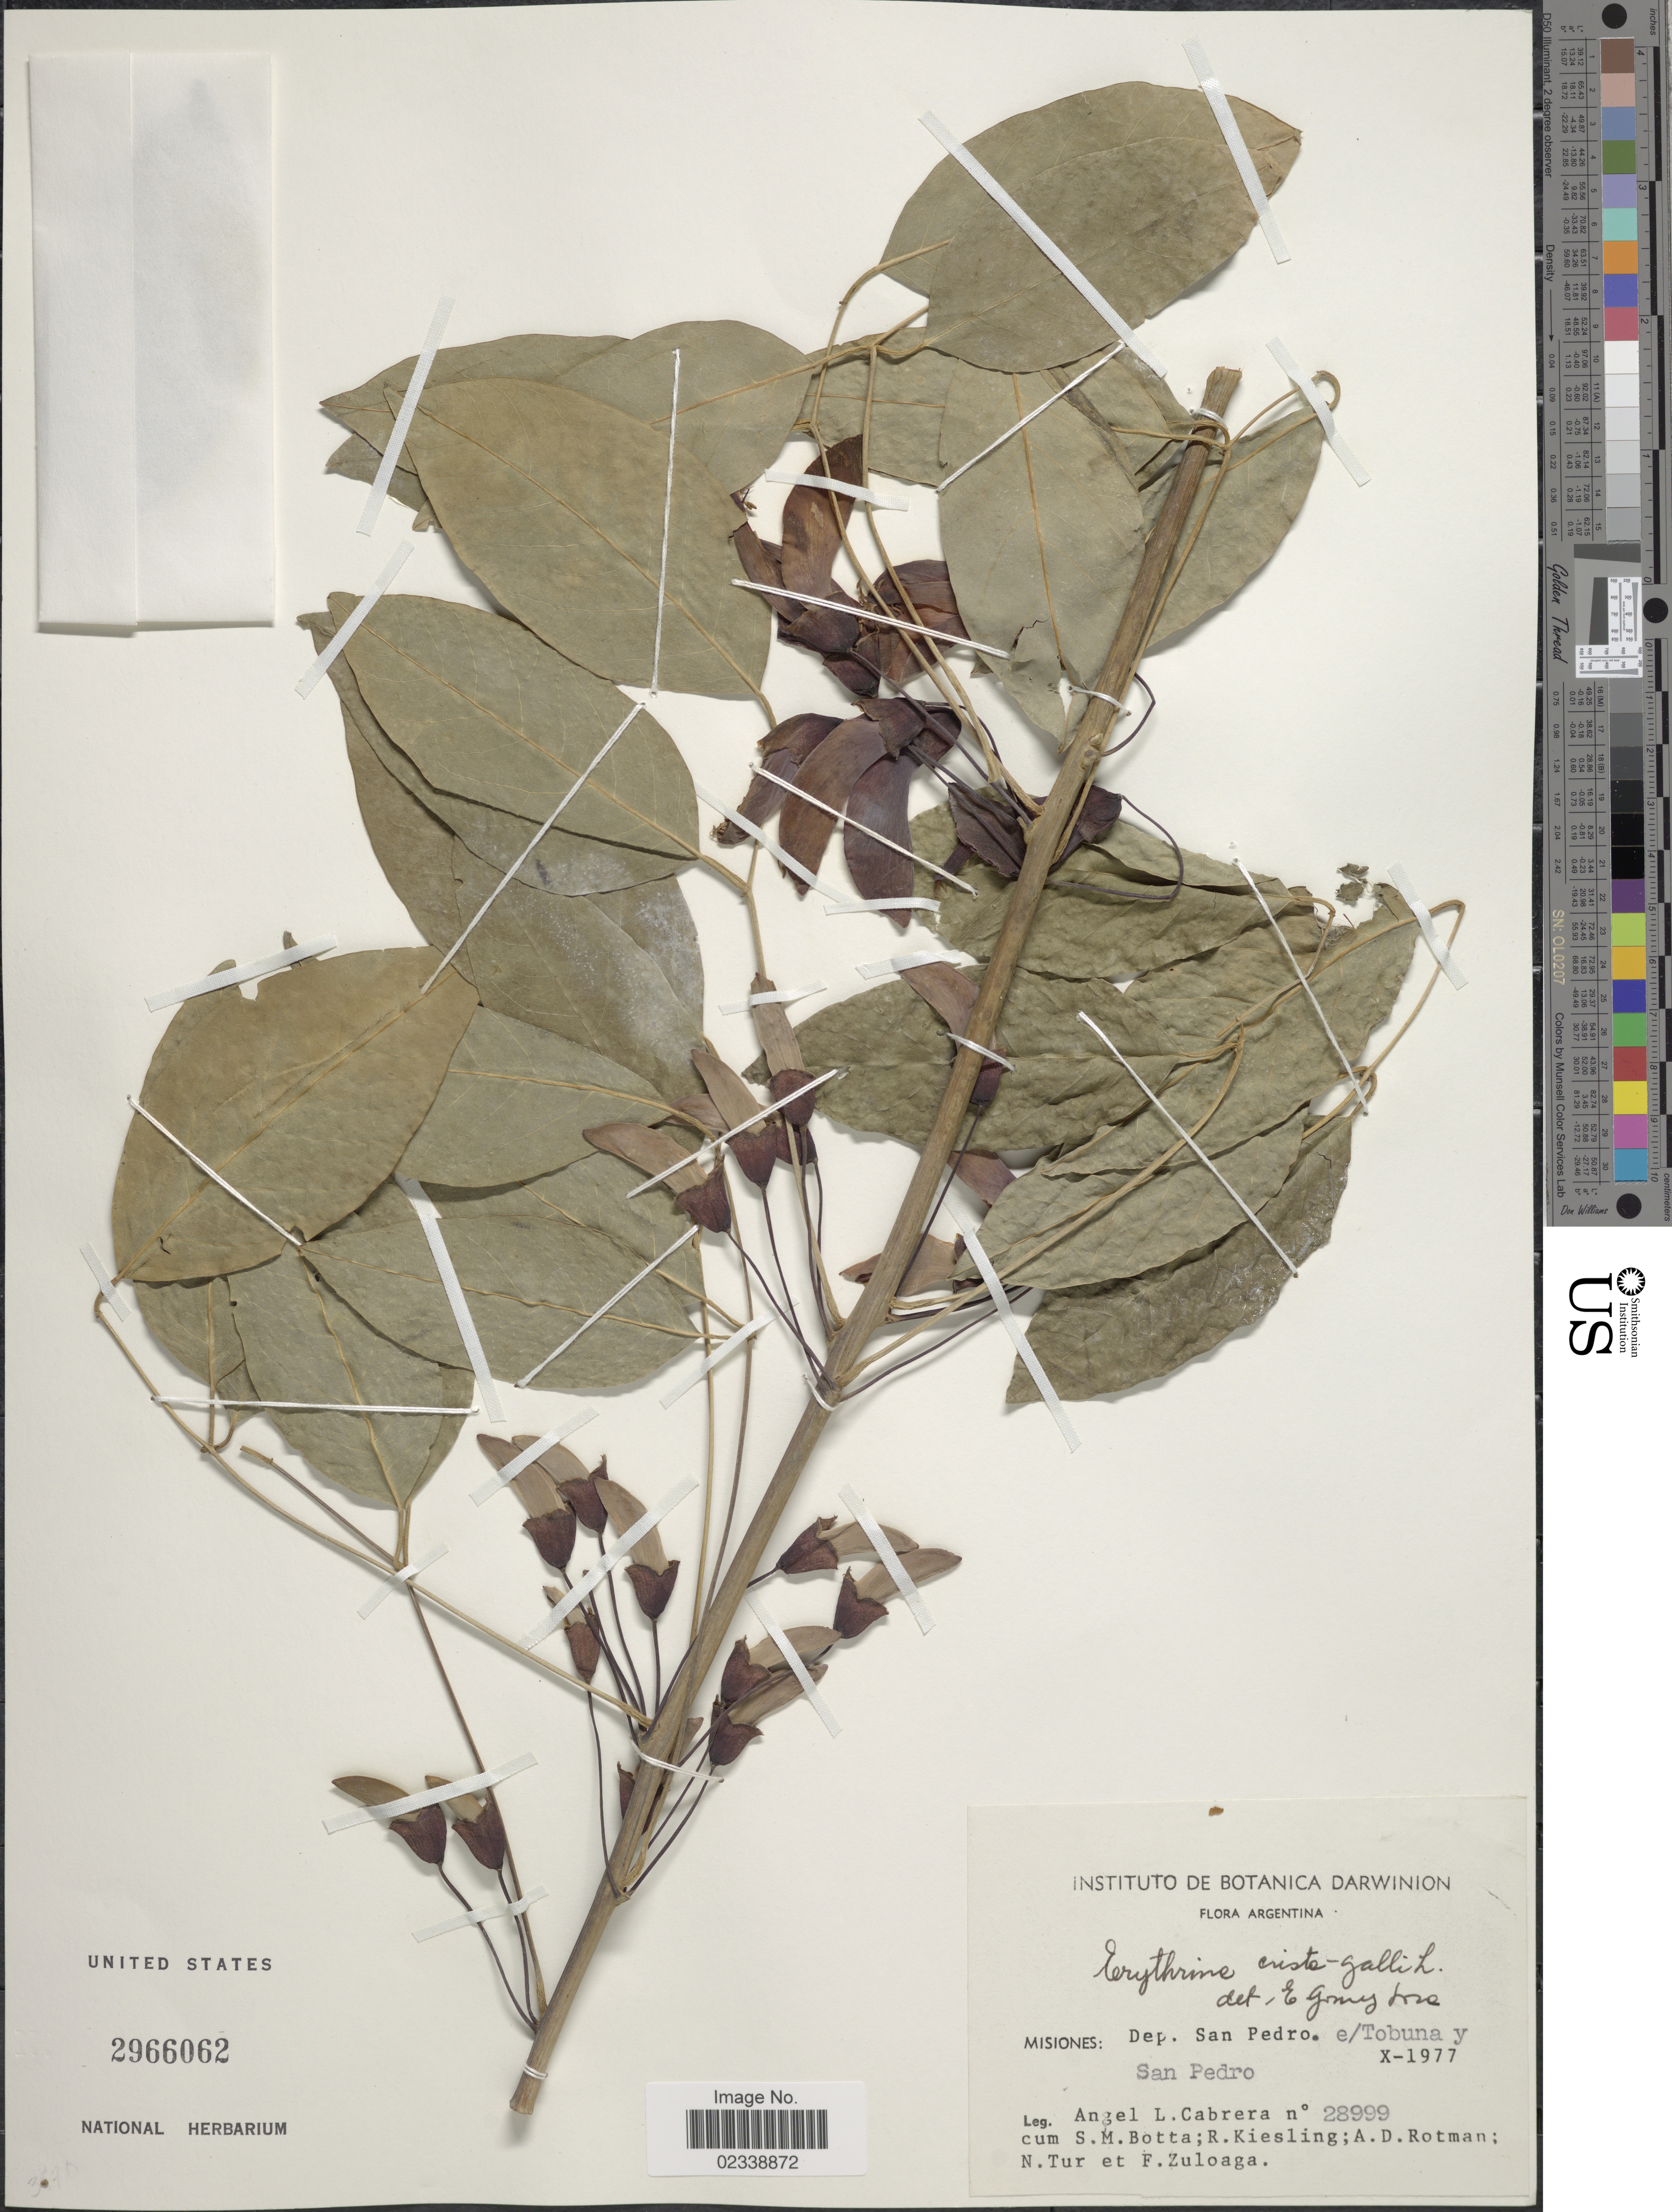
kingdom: Plantae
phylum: Tracheophyta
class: Magnoliopsida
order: Fabales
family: Fabaceae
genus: Erythrina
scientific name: Erythrina crista-galli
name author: L.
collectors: A. L. Cabrera, S. Botta, R. Kiesling, A. D. Rotman & et al.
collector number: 28999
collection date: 1977-10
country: Argentina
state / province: Misiones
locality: Dep. San Pedro e/Tobuna y San Pedro.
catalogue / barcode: US 2966062